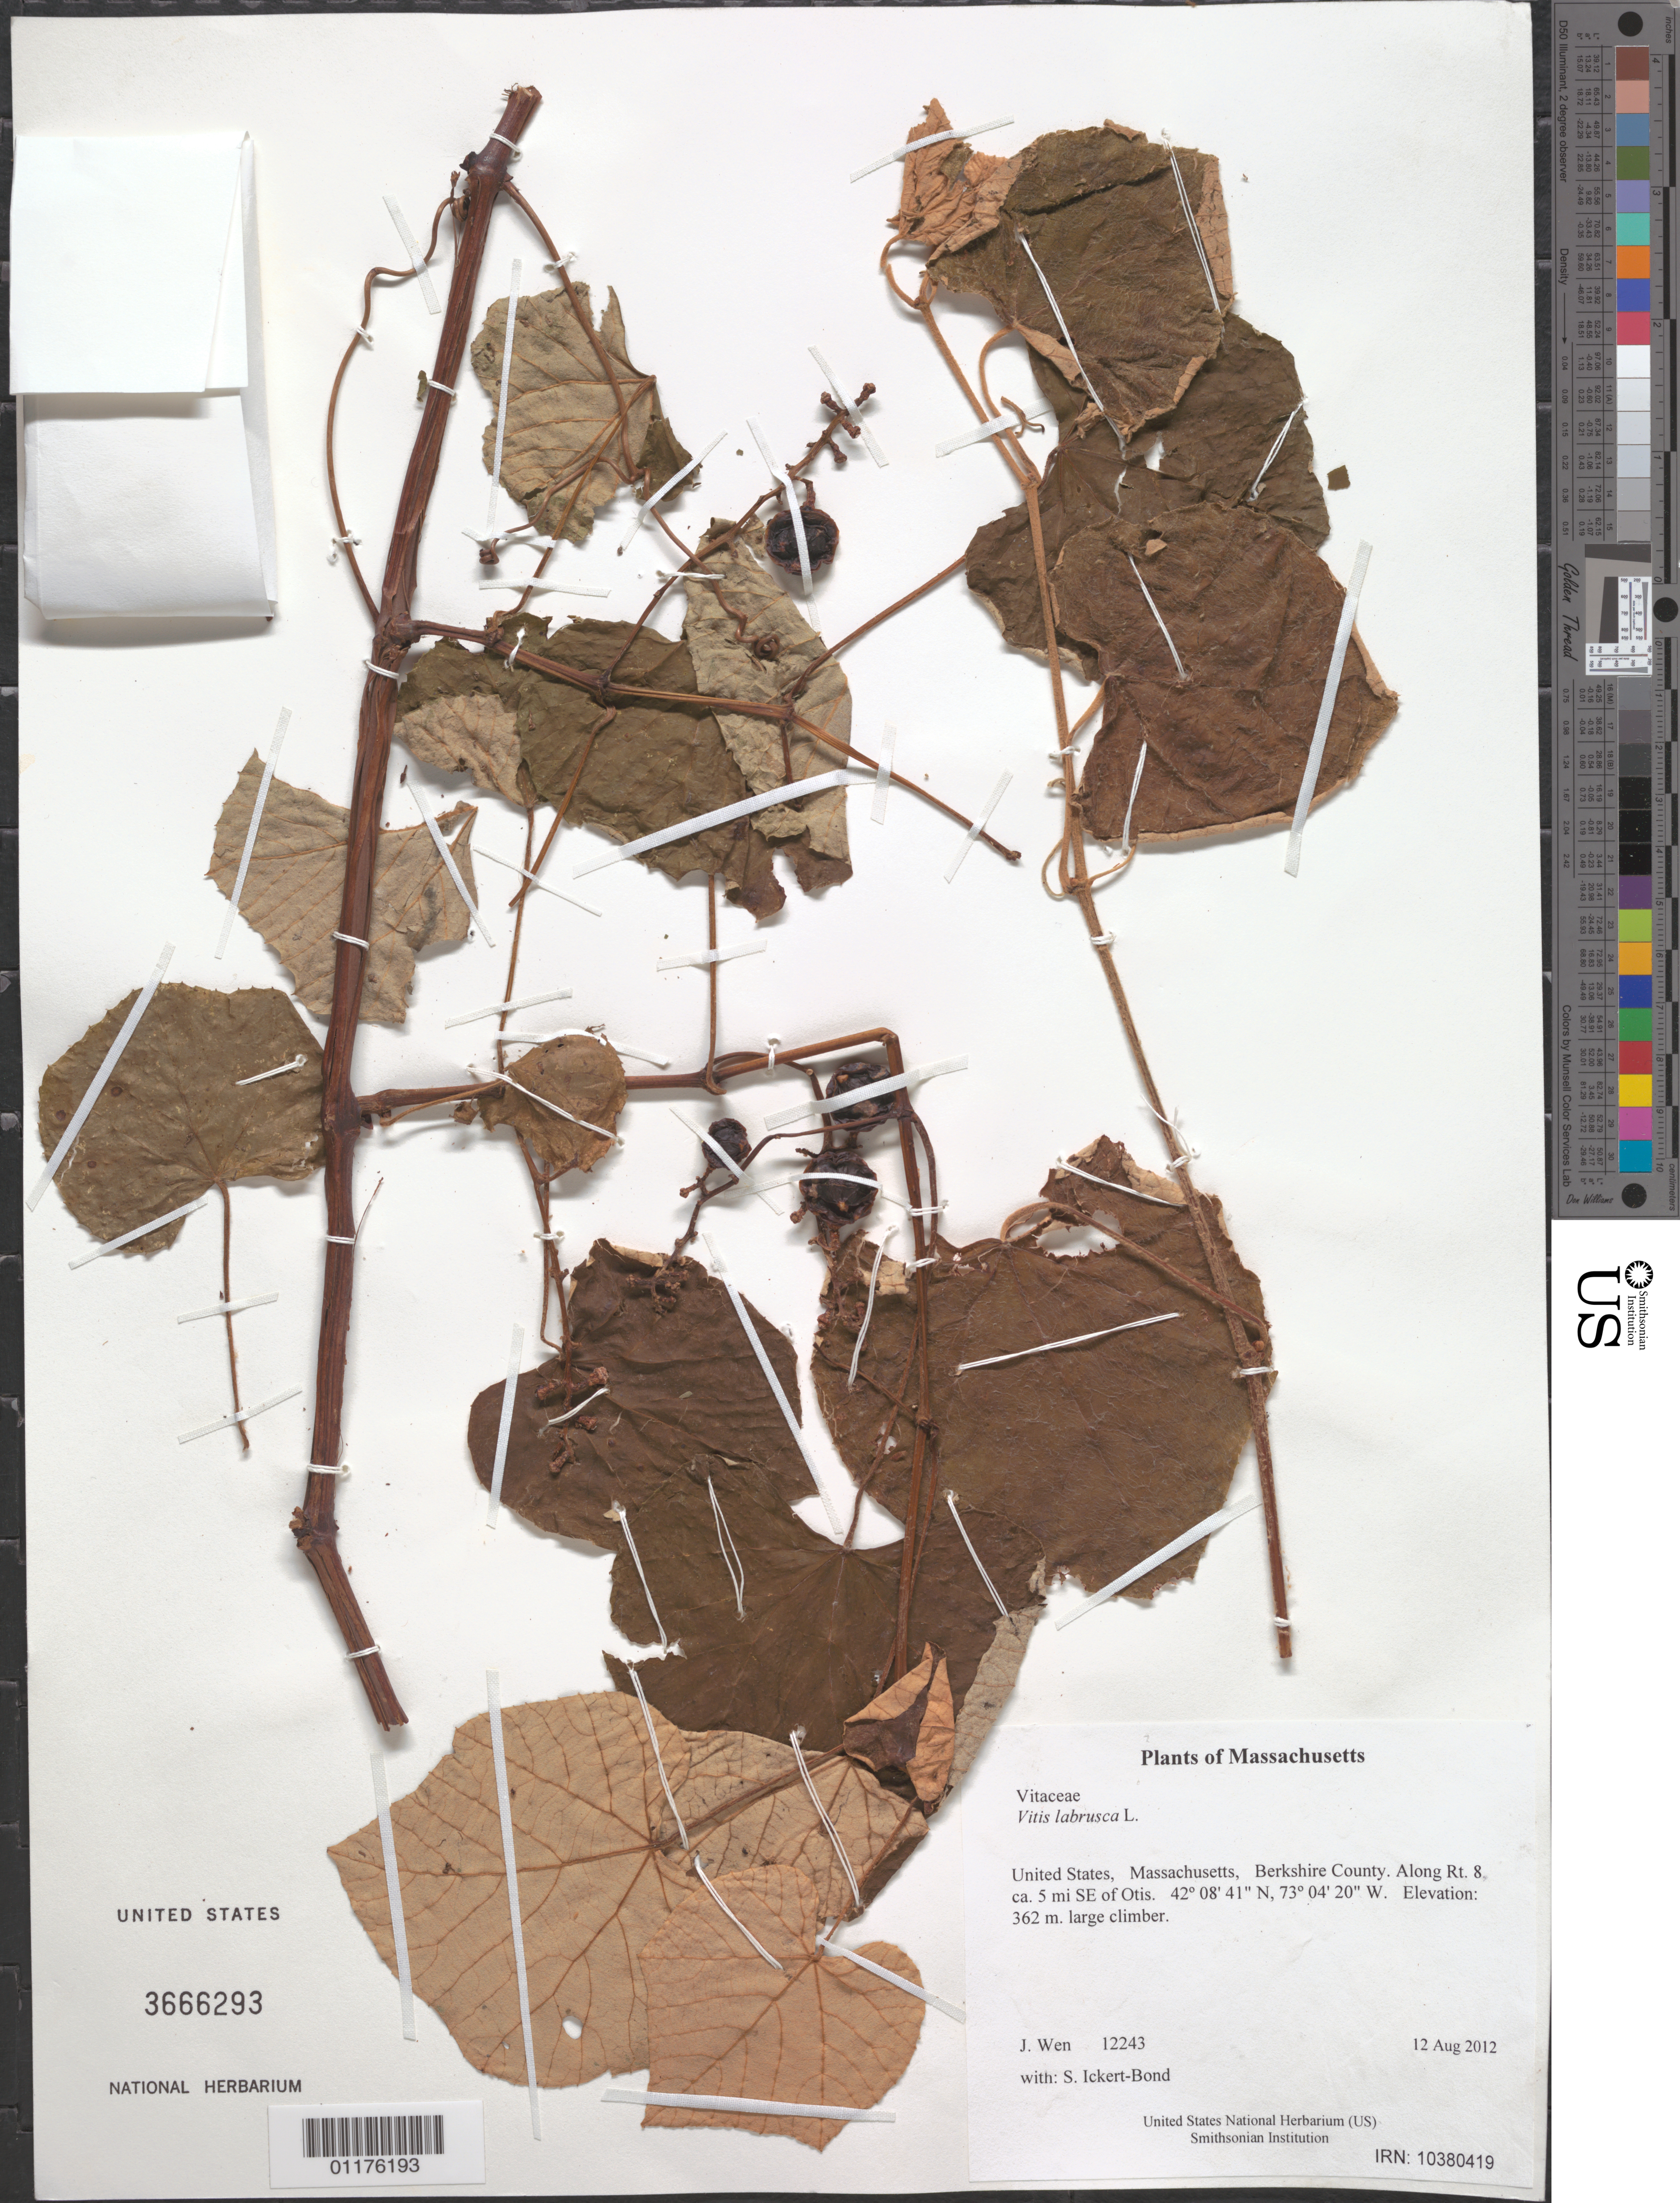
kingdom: Plantae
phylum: Tracheophyta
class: Magnoliopsida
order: Vitales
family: Vitaceae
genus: Vitis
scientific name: Vitis labrusca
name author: L.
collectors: J. Wen & S. Ickert-Bond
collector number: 12243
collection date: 2012-08-12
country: United States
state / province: Massachusetts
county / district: Berkshire County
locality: Along Rt. 8, ca. 5 mi SE of Otis.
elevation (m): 362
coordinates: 42 08.681 N, 73 04.340 W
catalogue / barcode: US 3666293